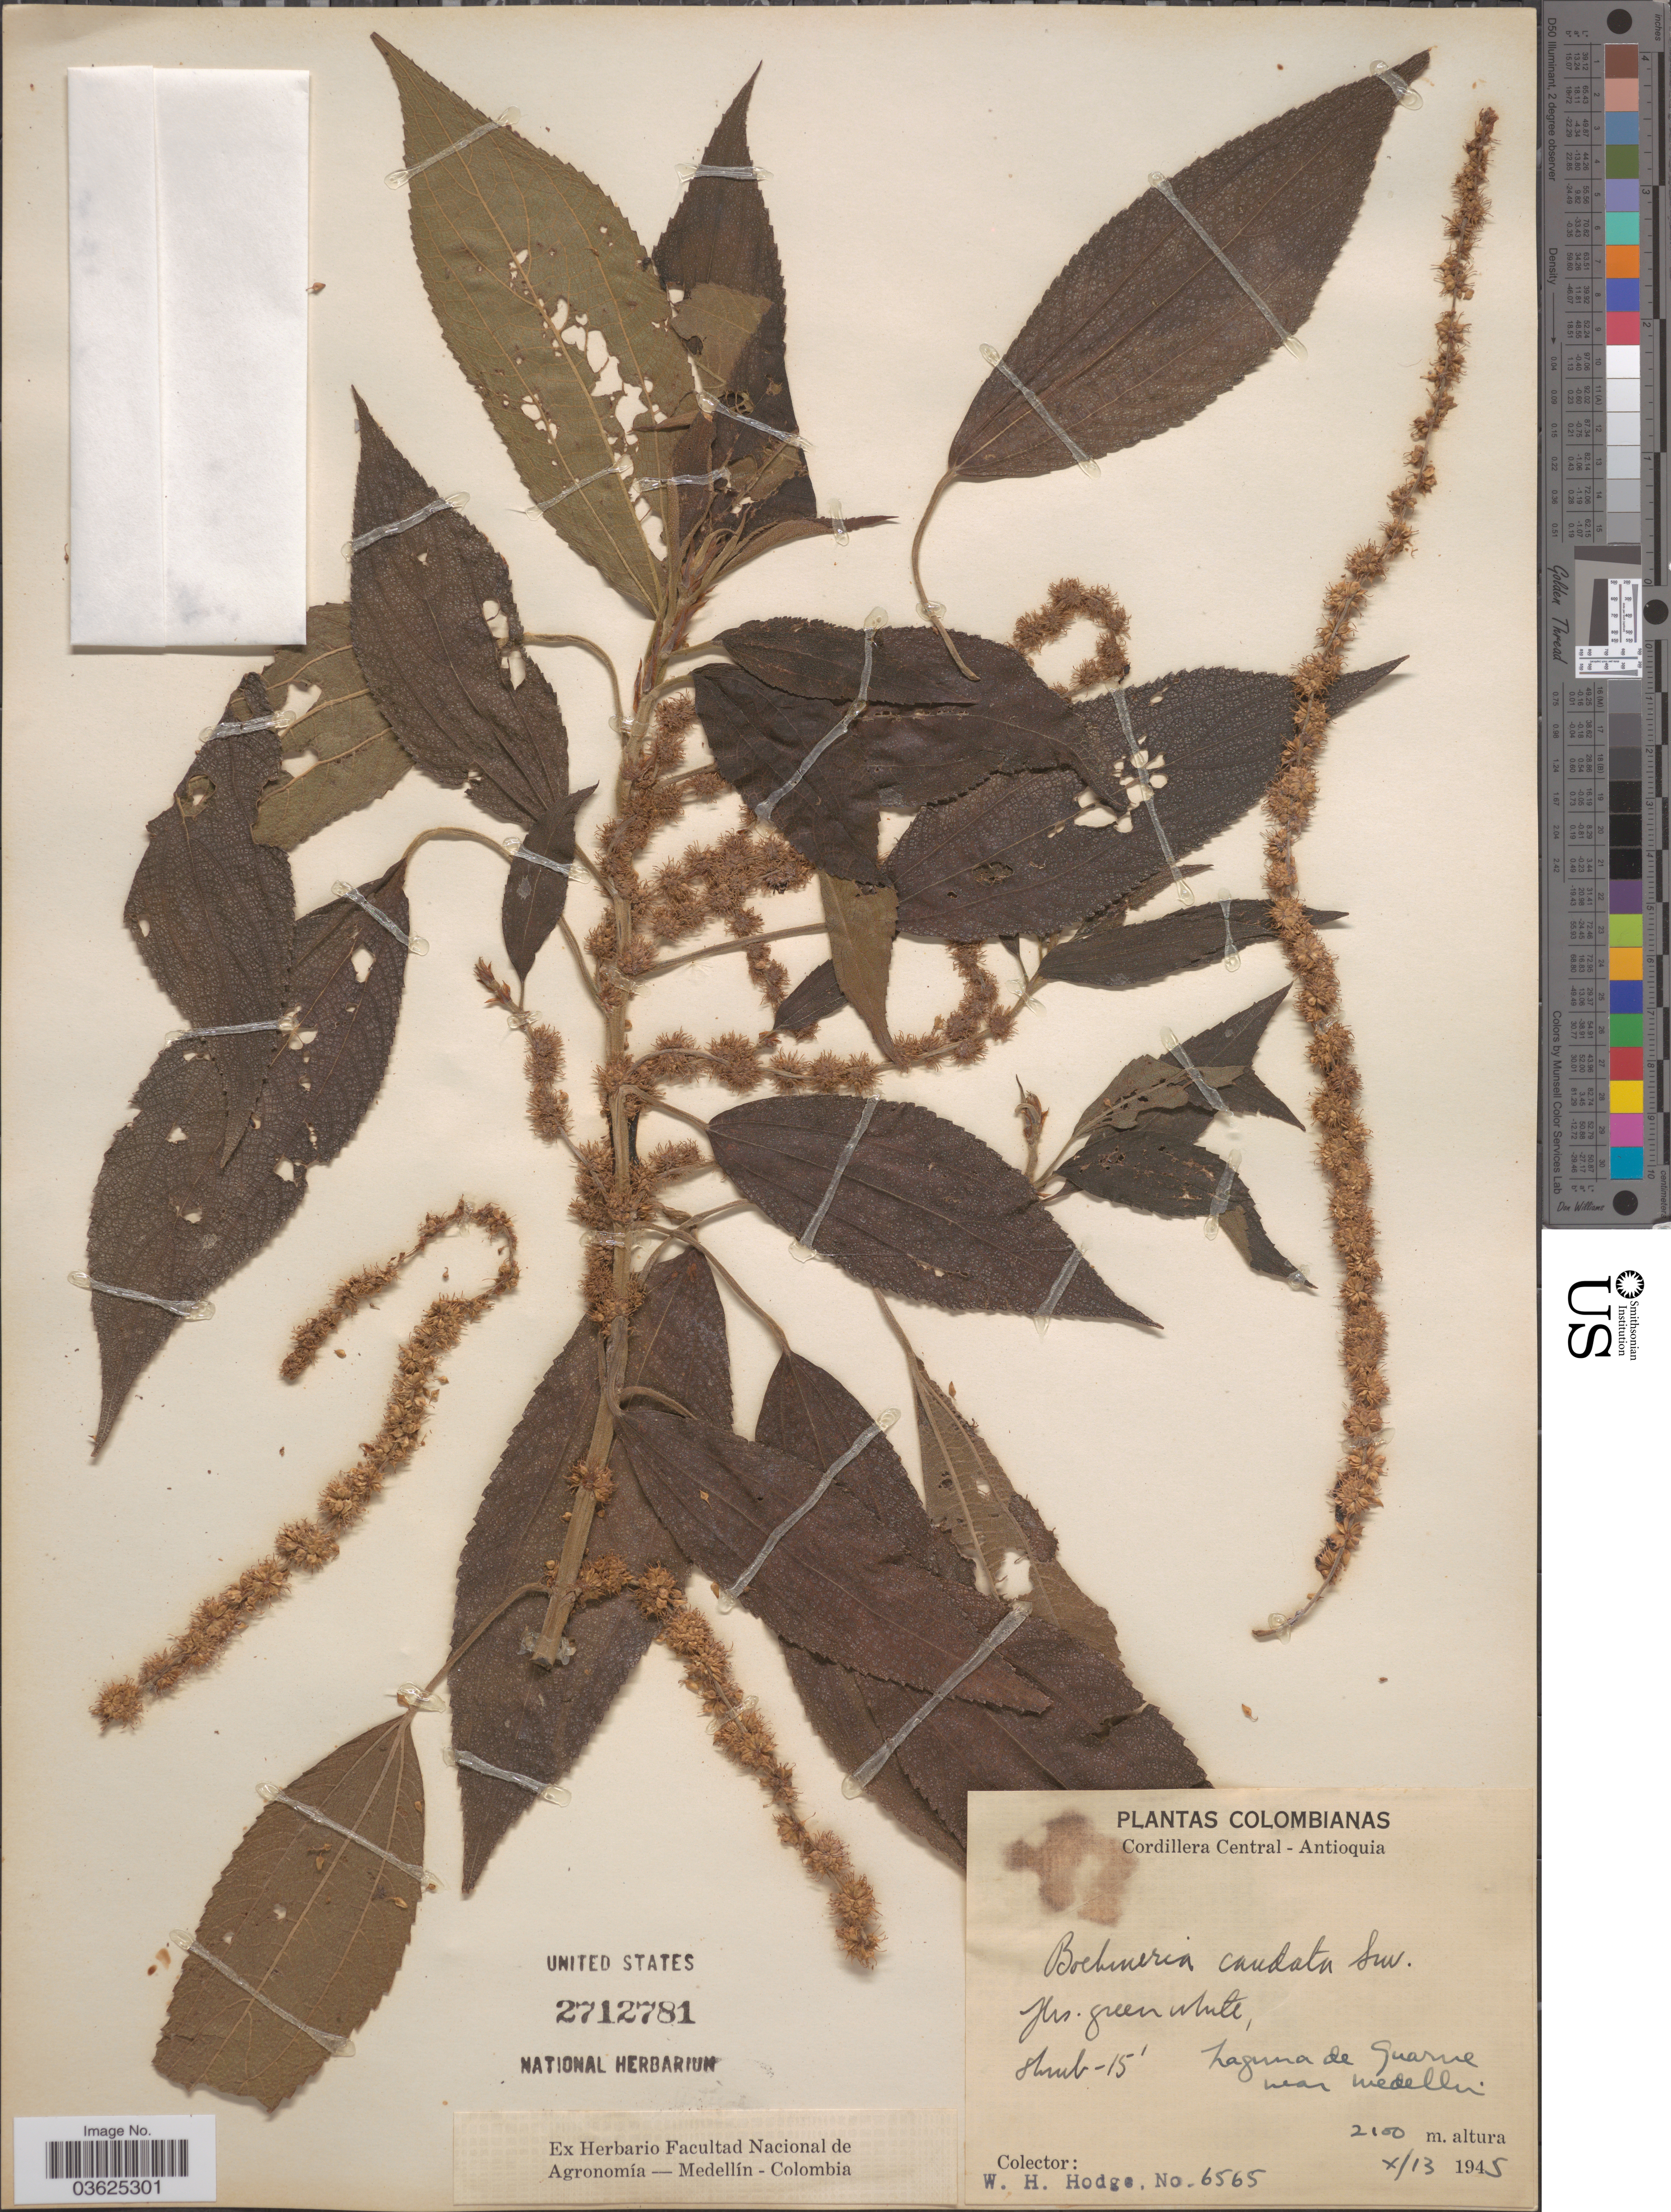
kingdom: Plantae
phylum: Tracheophyta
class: Magnoliopsida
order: Rosales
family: Urticaceae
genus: Boehmeria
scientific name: Boehmeria caudata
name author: Sw.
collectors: W. Hodge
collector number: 6565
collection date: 1945-10-13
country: Colombia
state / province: Antioquia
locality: Cordillera Central. Laguna de Guarne near Medellin.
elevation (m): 2100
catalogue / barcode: US 2712781